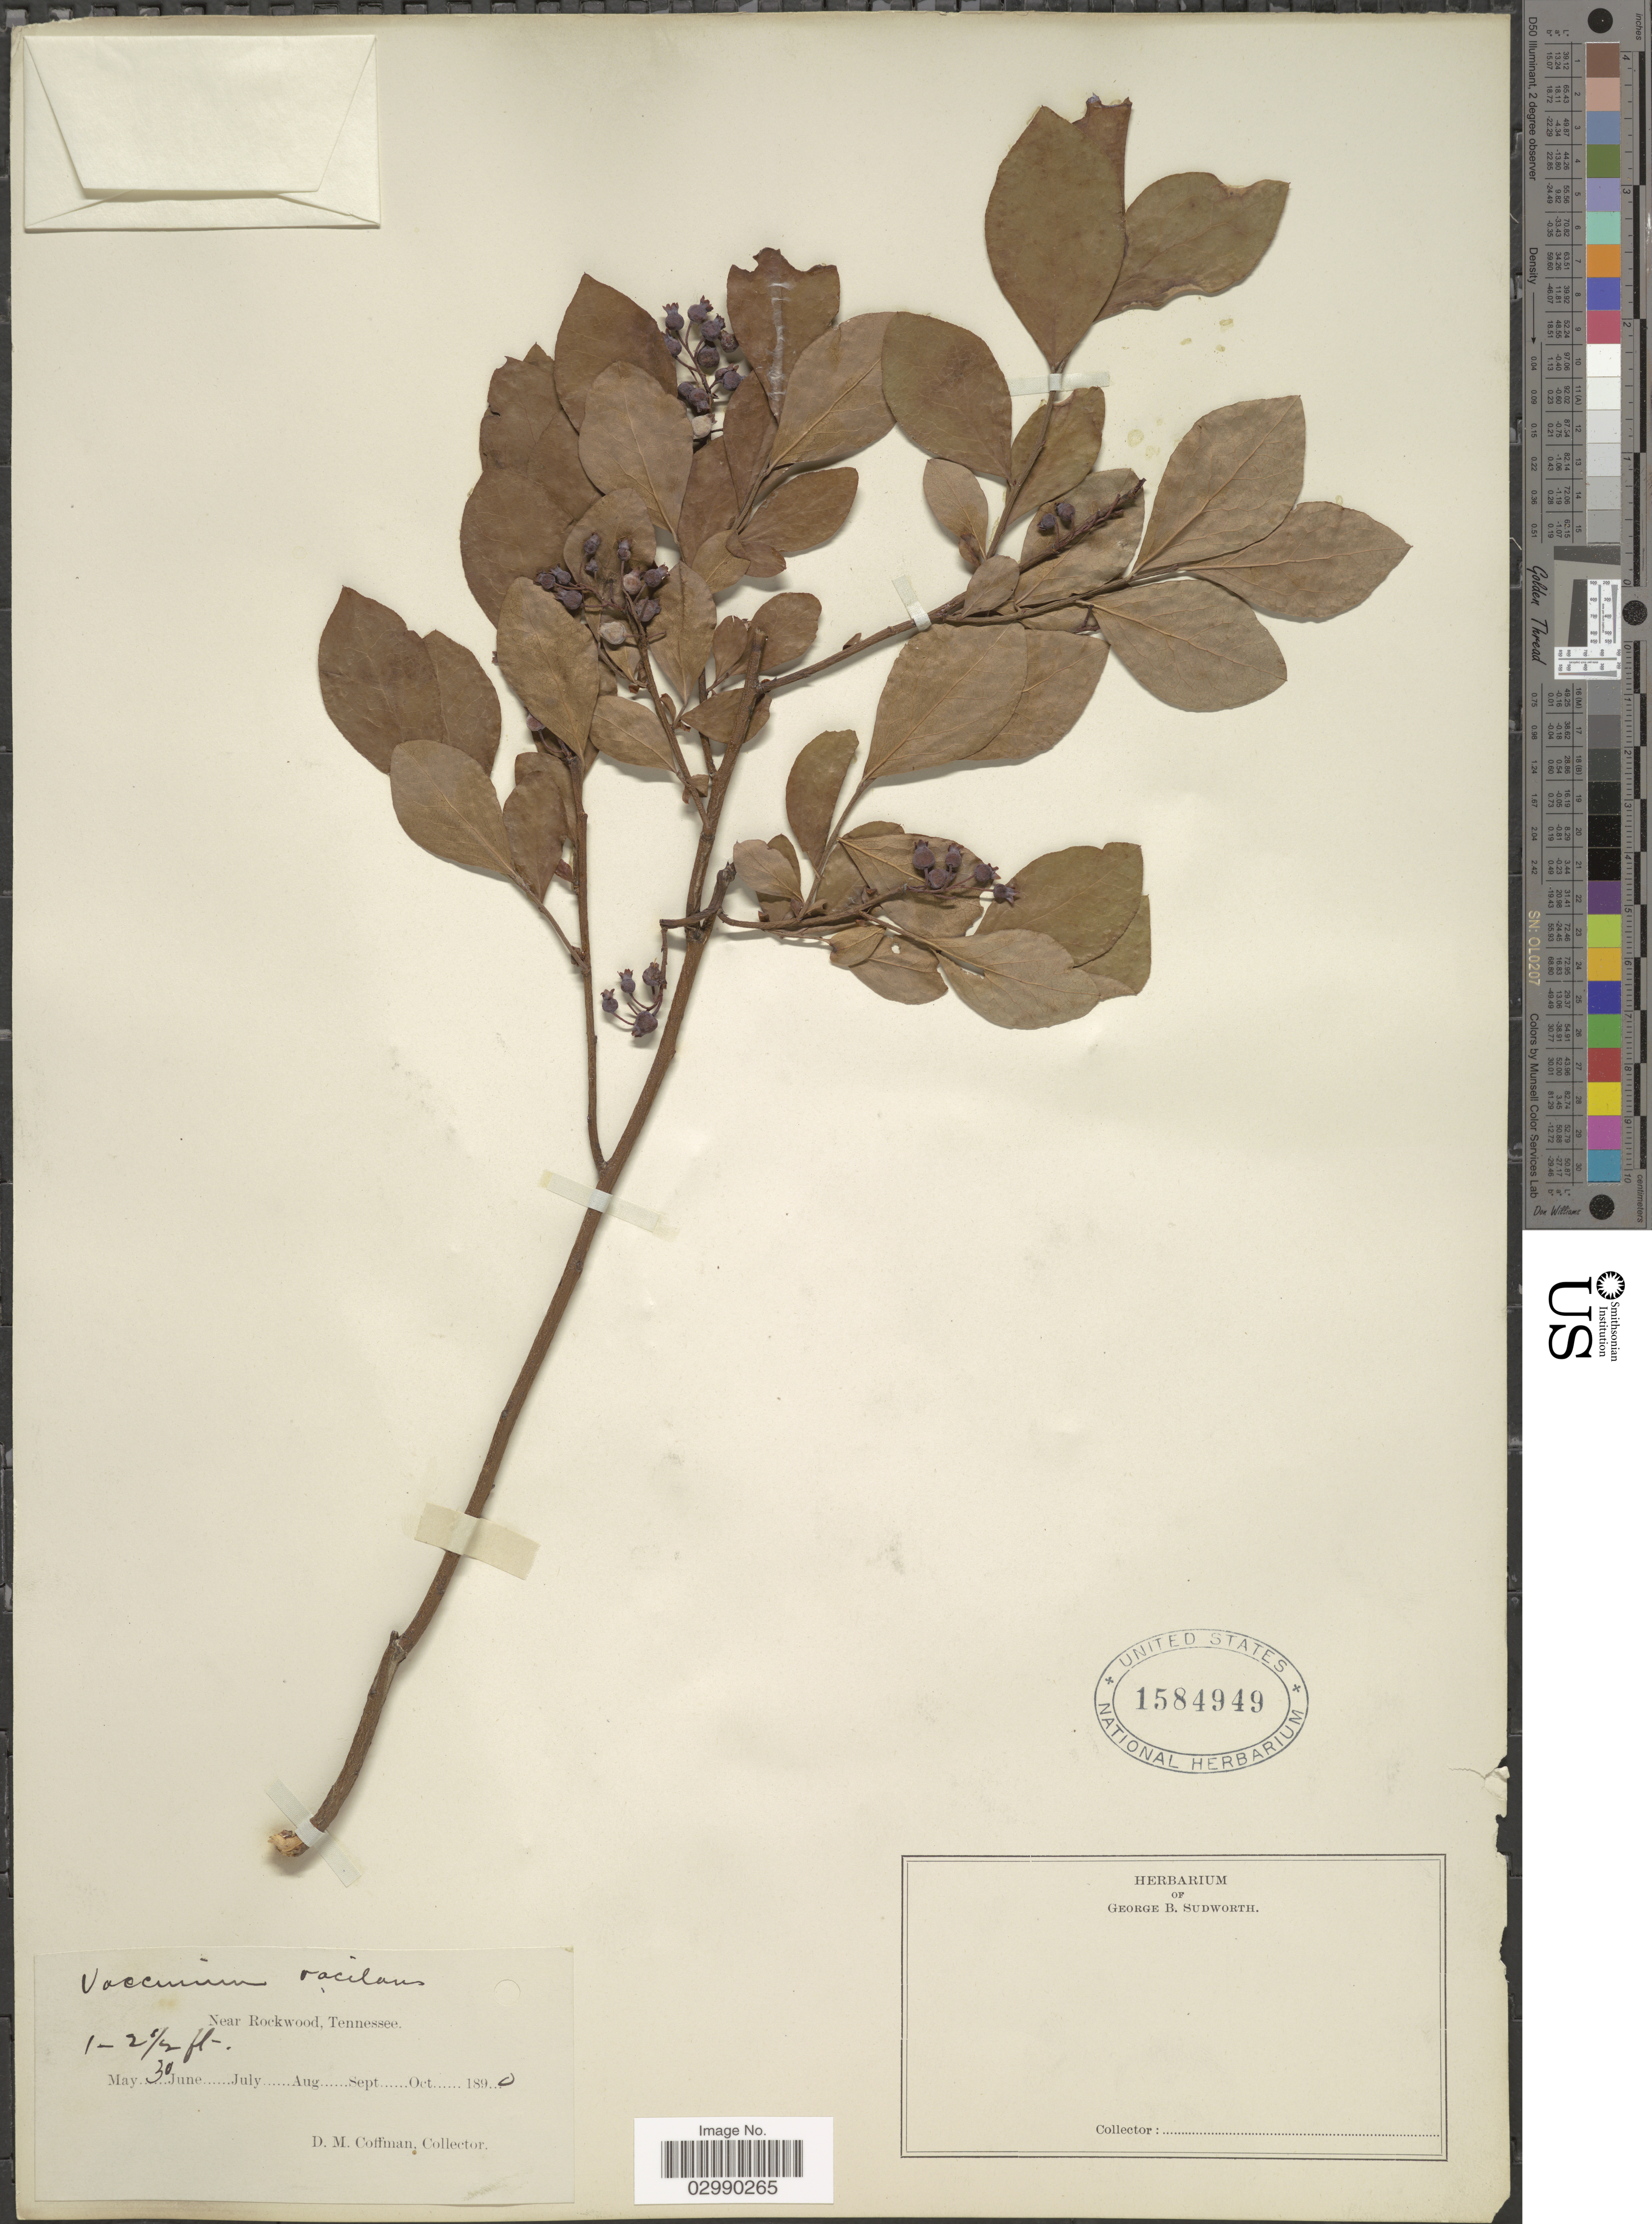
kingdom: Plantae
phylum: Tracheophyta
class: Magnoliopsida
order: Ericales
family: Ericaceae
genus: Vaccinium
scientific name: Vaccinium vacillans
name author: Kalm ex Torr.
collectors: D. M. Coffman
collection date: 1890-05-30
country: United States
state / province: Tennessee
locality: Near Rockwood.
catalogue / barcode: US 1584949